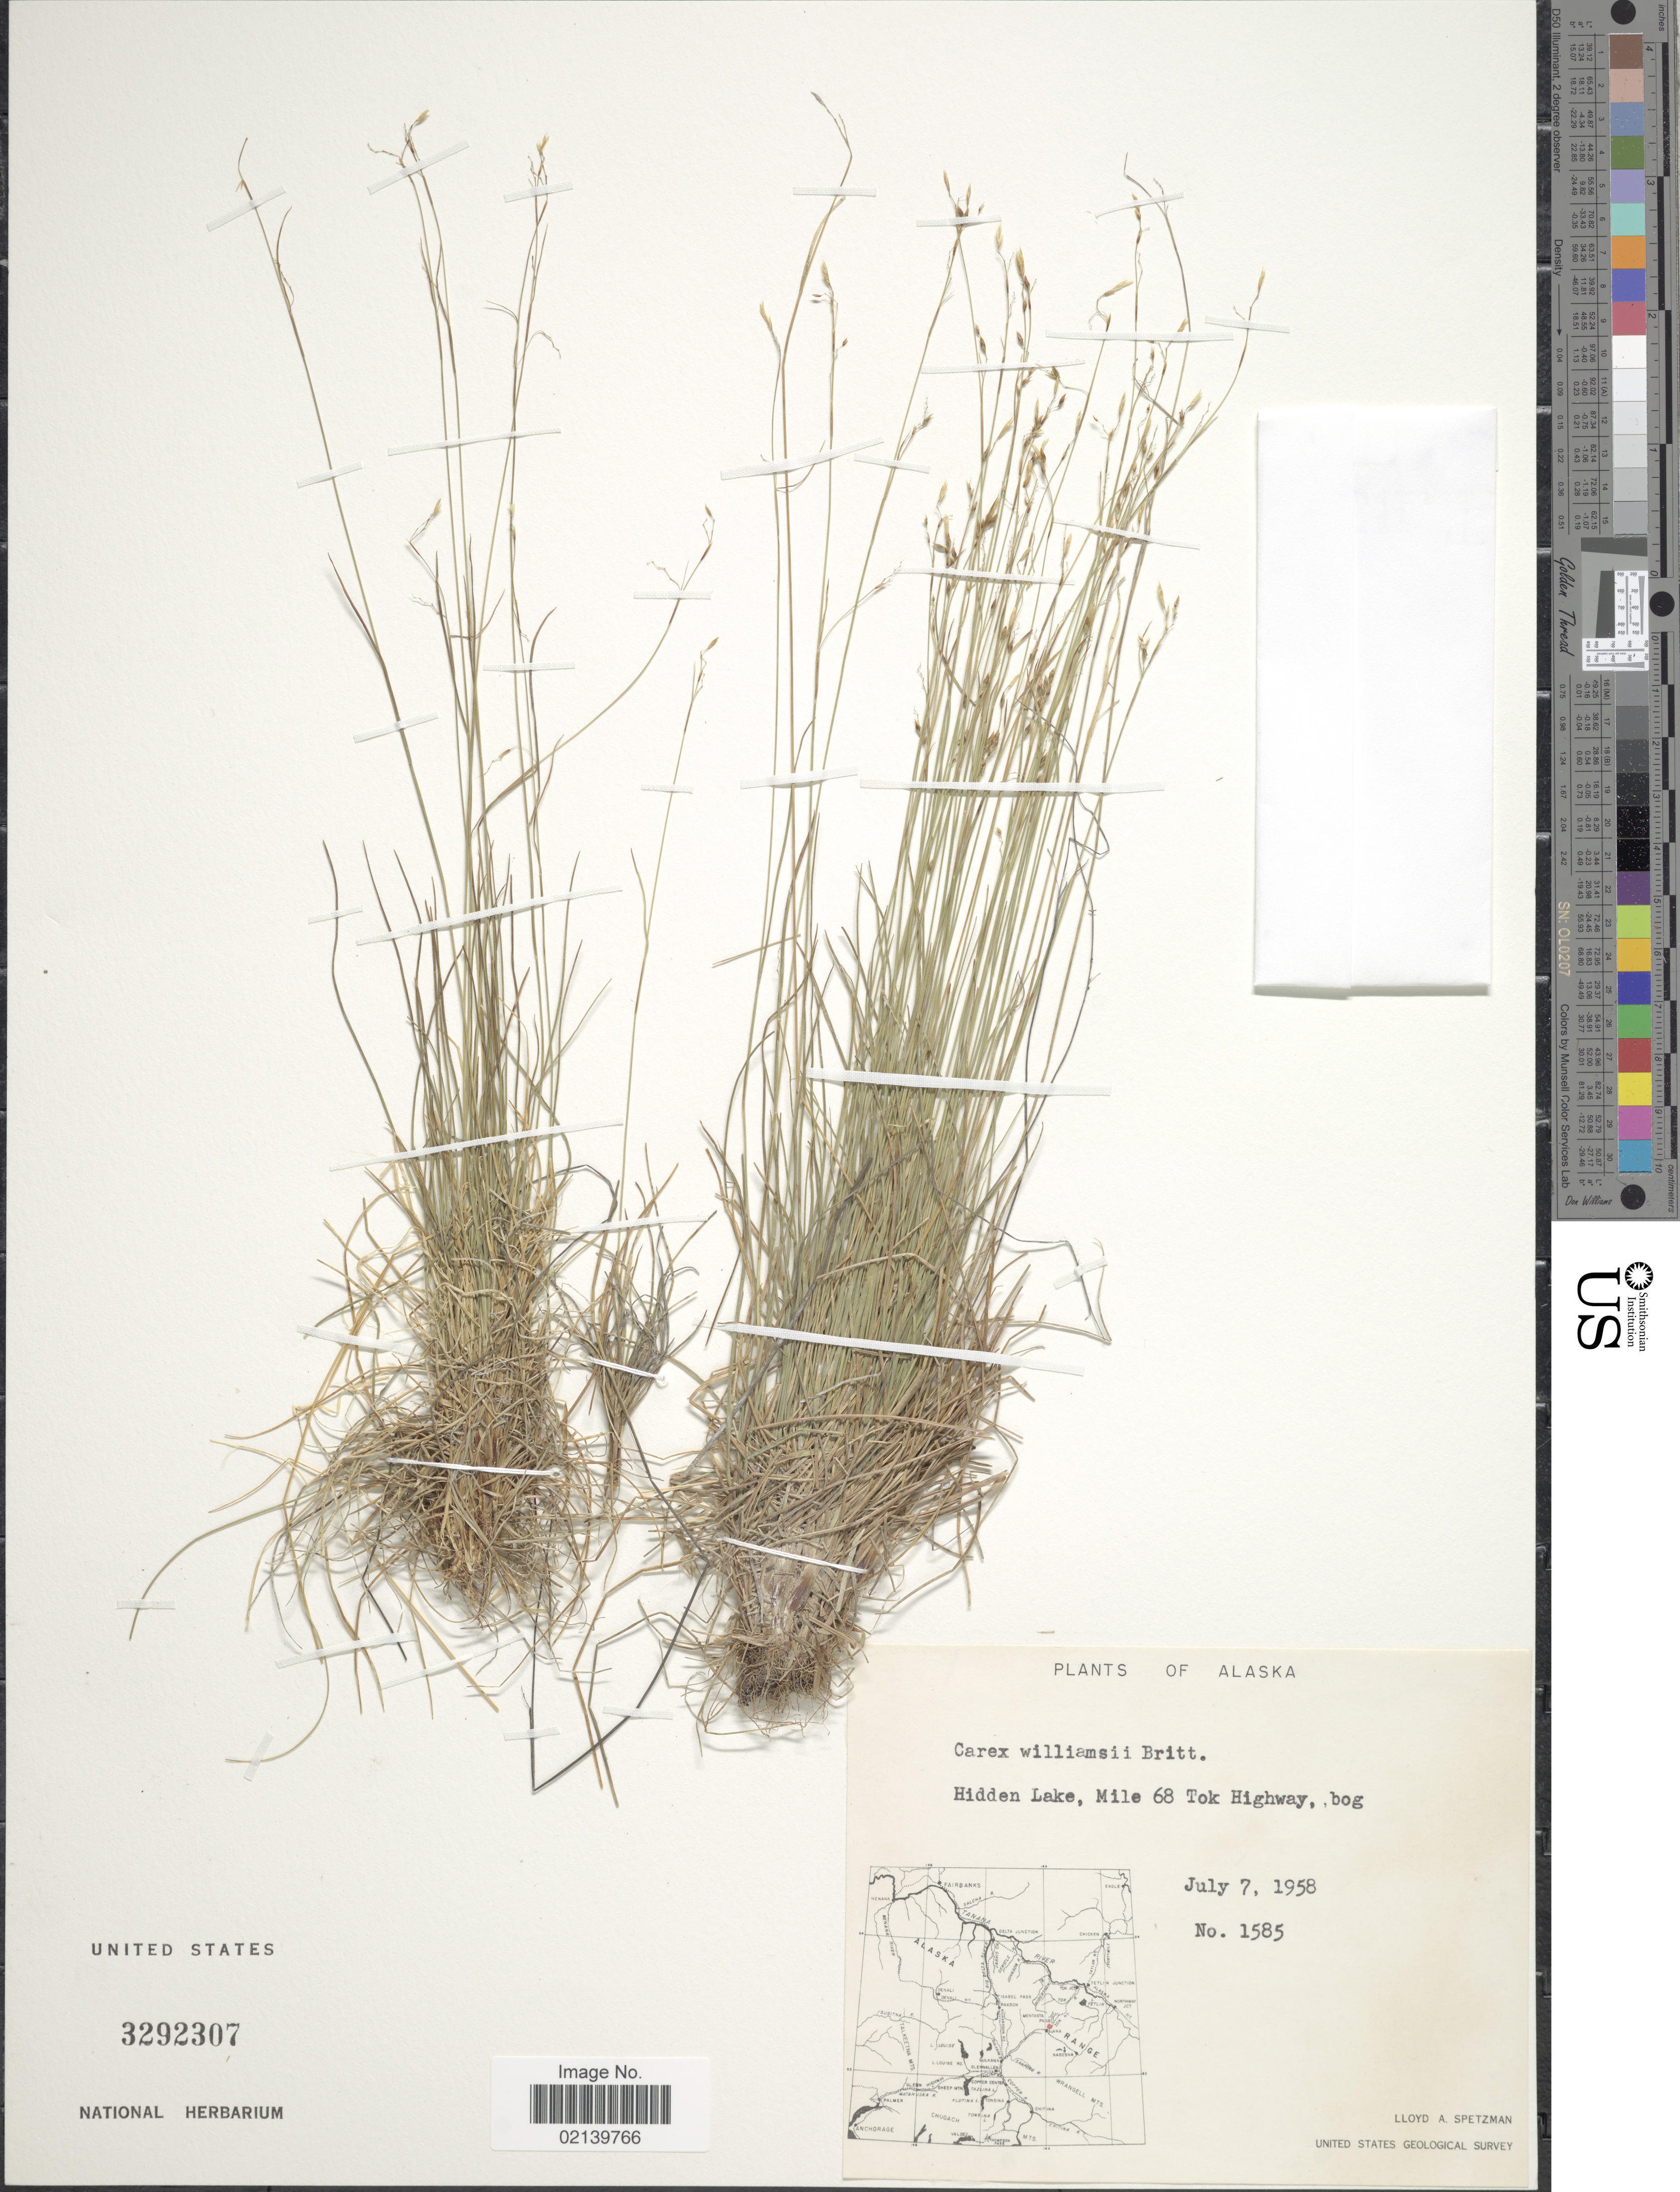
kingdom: Plantae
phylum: Tracheophyta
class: Liliopsida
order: Poales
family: Cyperaceae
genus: Carex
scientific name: Carex williamsii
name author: Britton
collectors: L. Spetzman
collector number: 1585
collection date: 1958-07-07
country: United States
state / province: Alaska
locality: Alaska, Hidden Lake, Mile 68 Tok Highway, bog.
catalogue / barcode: US 3292307